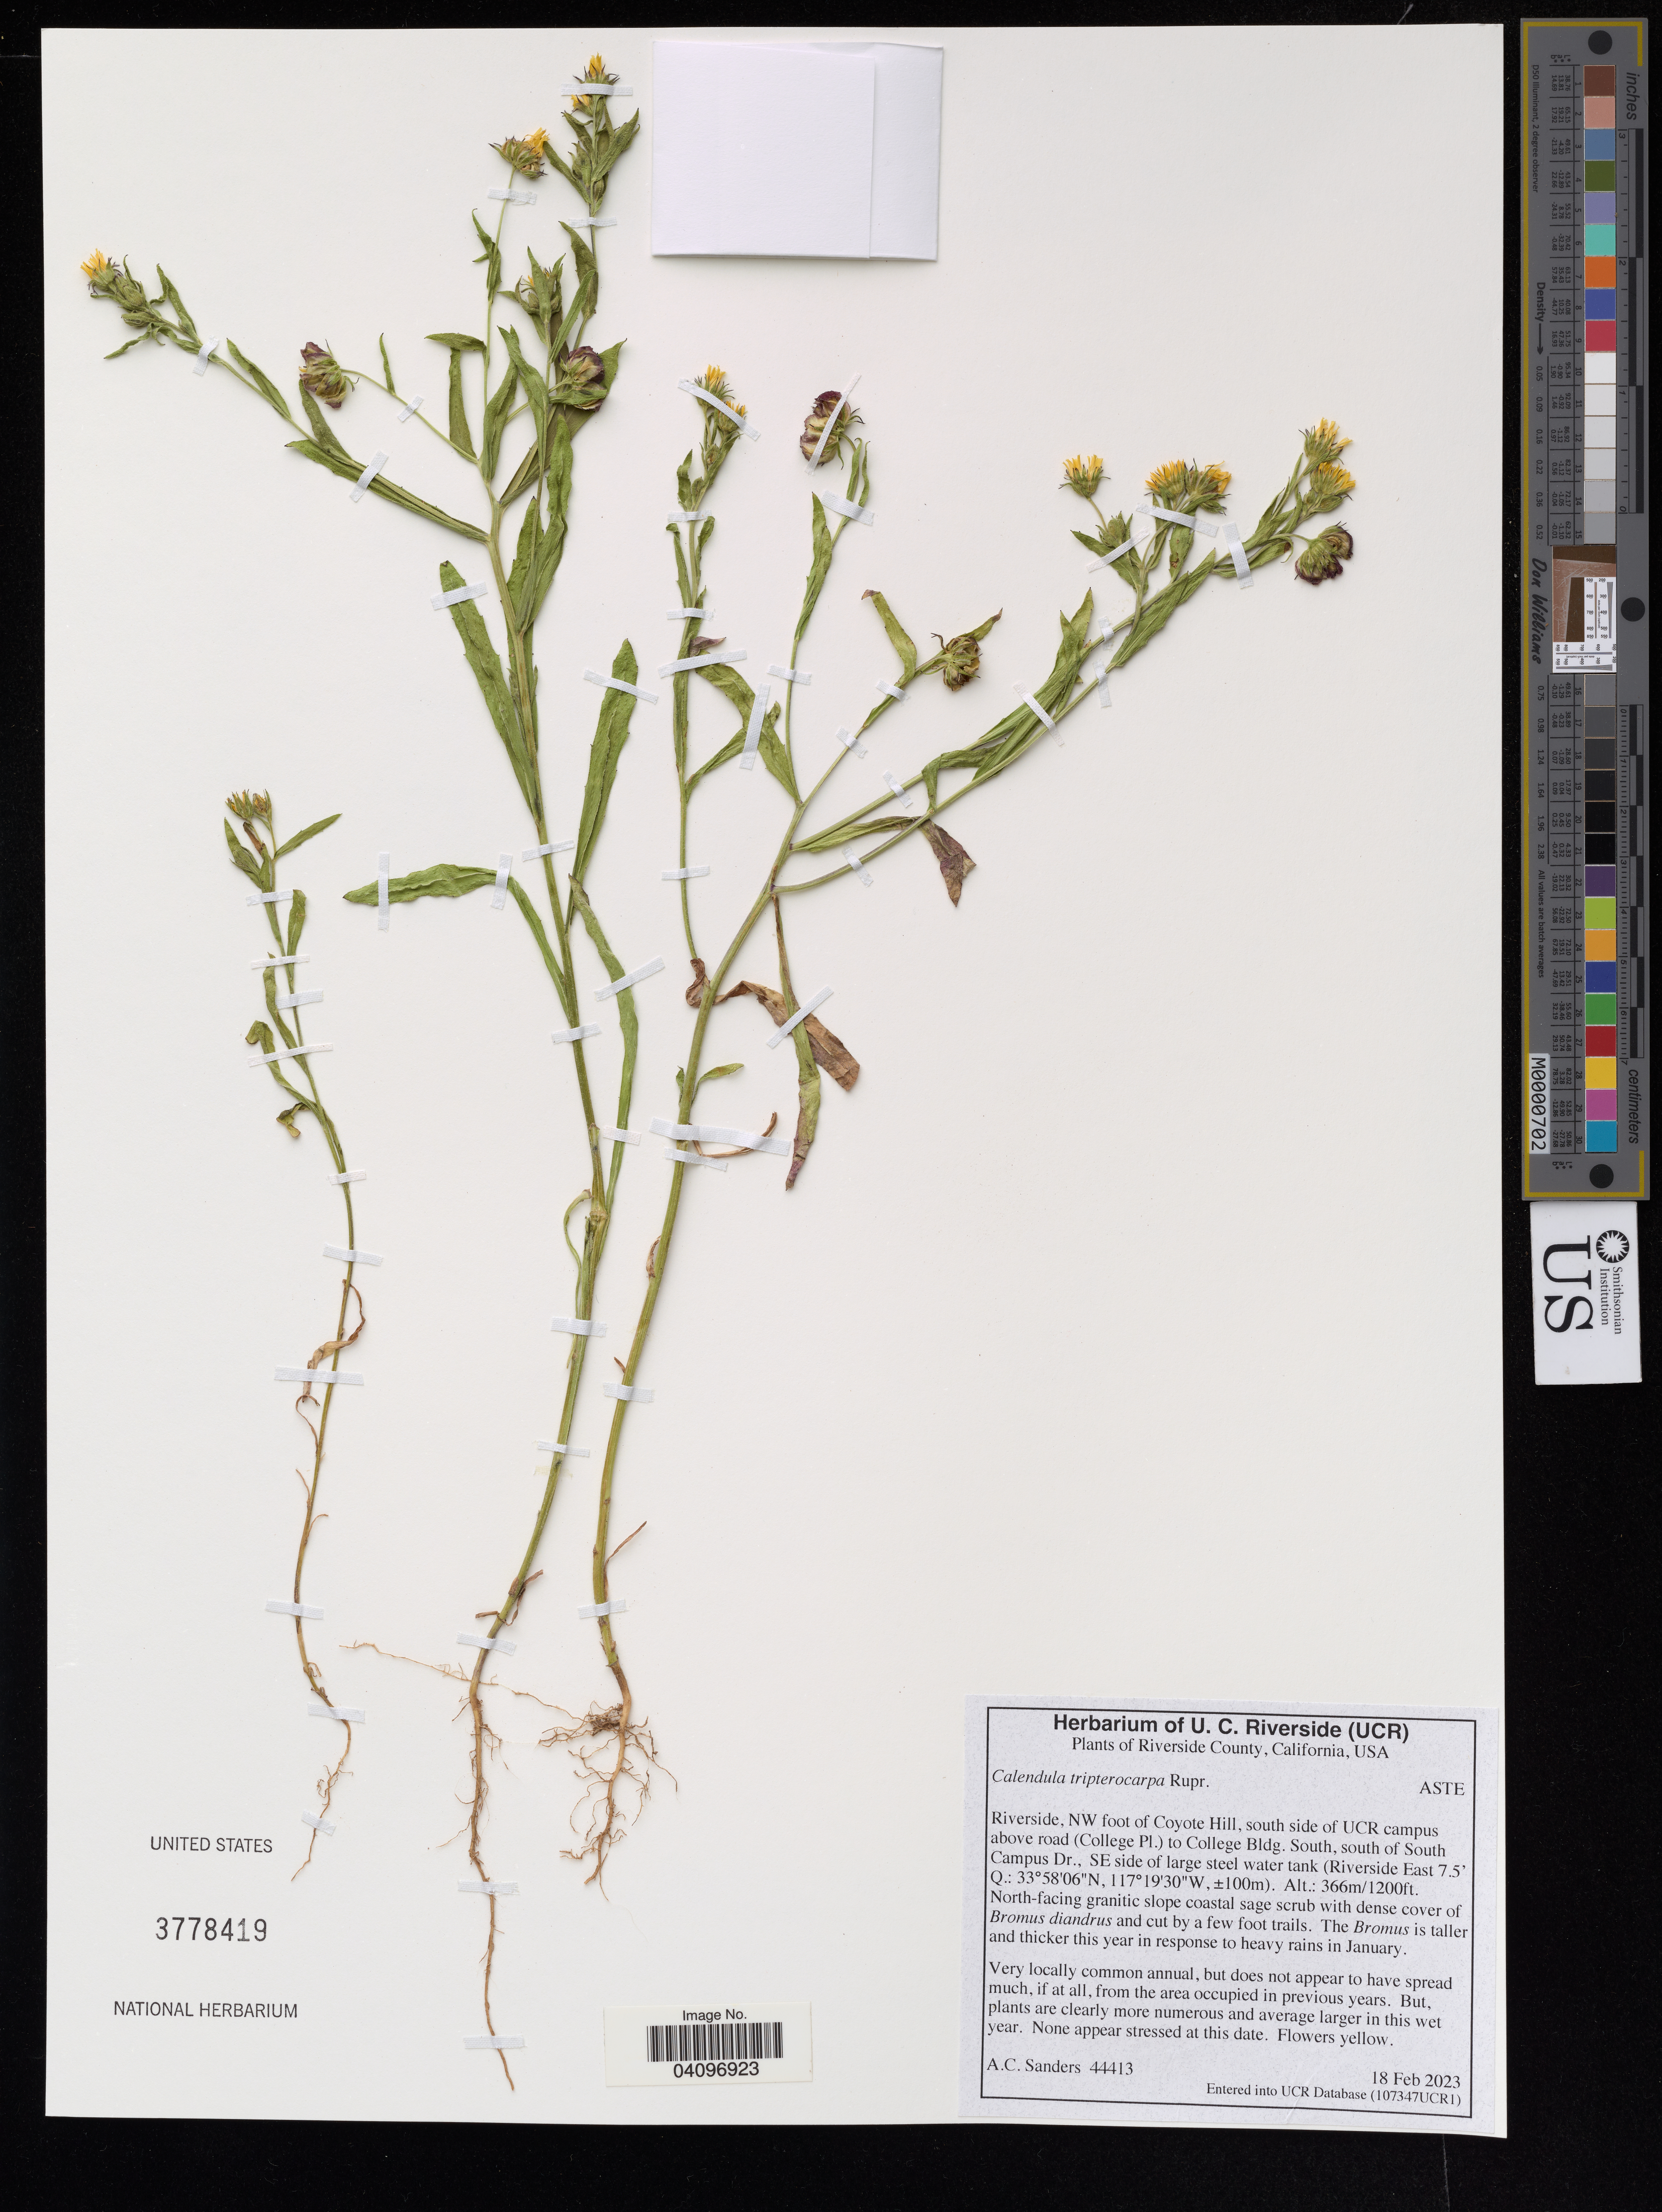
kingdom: Plantae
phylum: Tracheophyta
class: Magnoliopsida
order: Asterales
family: Asteraceae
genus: Calendula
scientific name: Calendula tripterocarpa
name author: Rupr.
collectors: A. Sanders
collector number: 44413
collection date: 2023-02-18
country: United States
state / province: California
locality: Riverside County, California USA. Riverside, NW foot of Coyote Hill, south side of UCR campus above road (College P1) to College Bldg, Southm, south of south Campus Dr., SE side of large steel water tank (Riverside East).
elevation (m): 366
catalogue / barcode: US 3778419